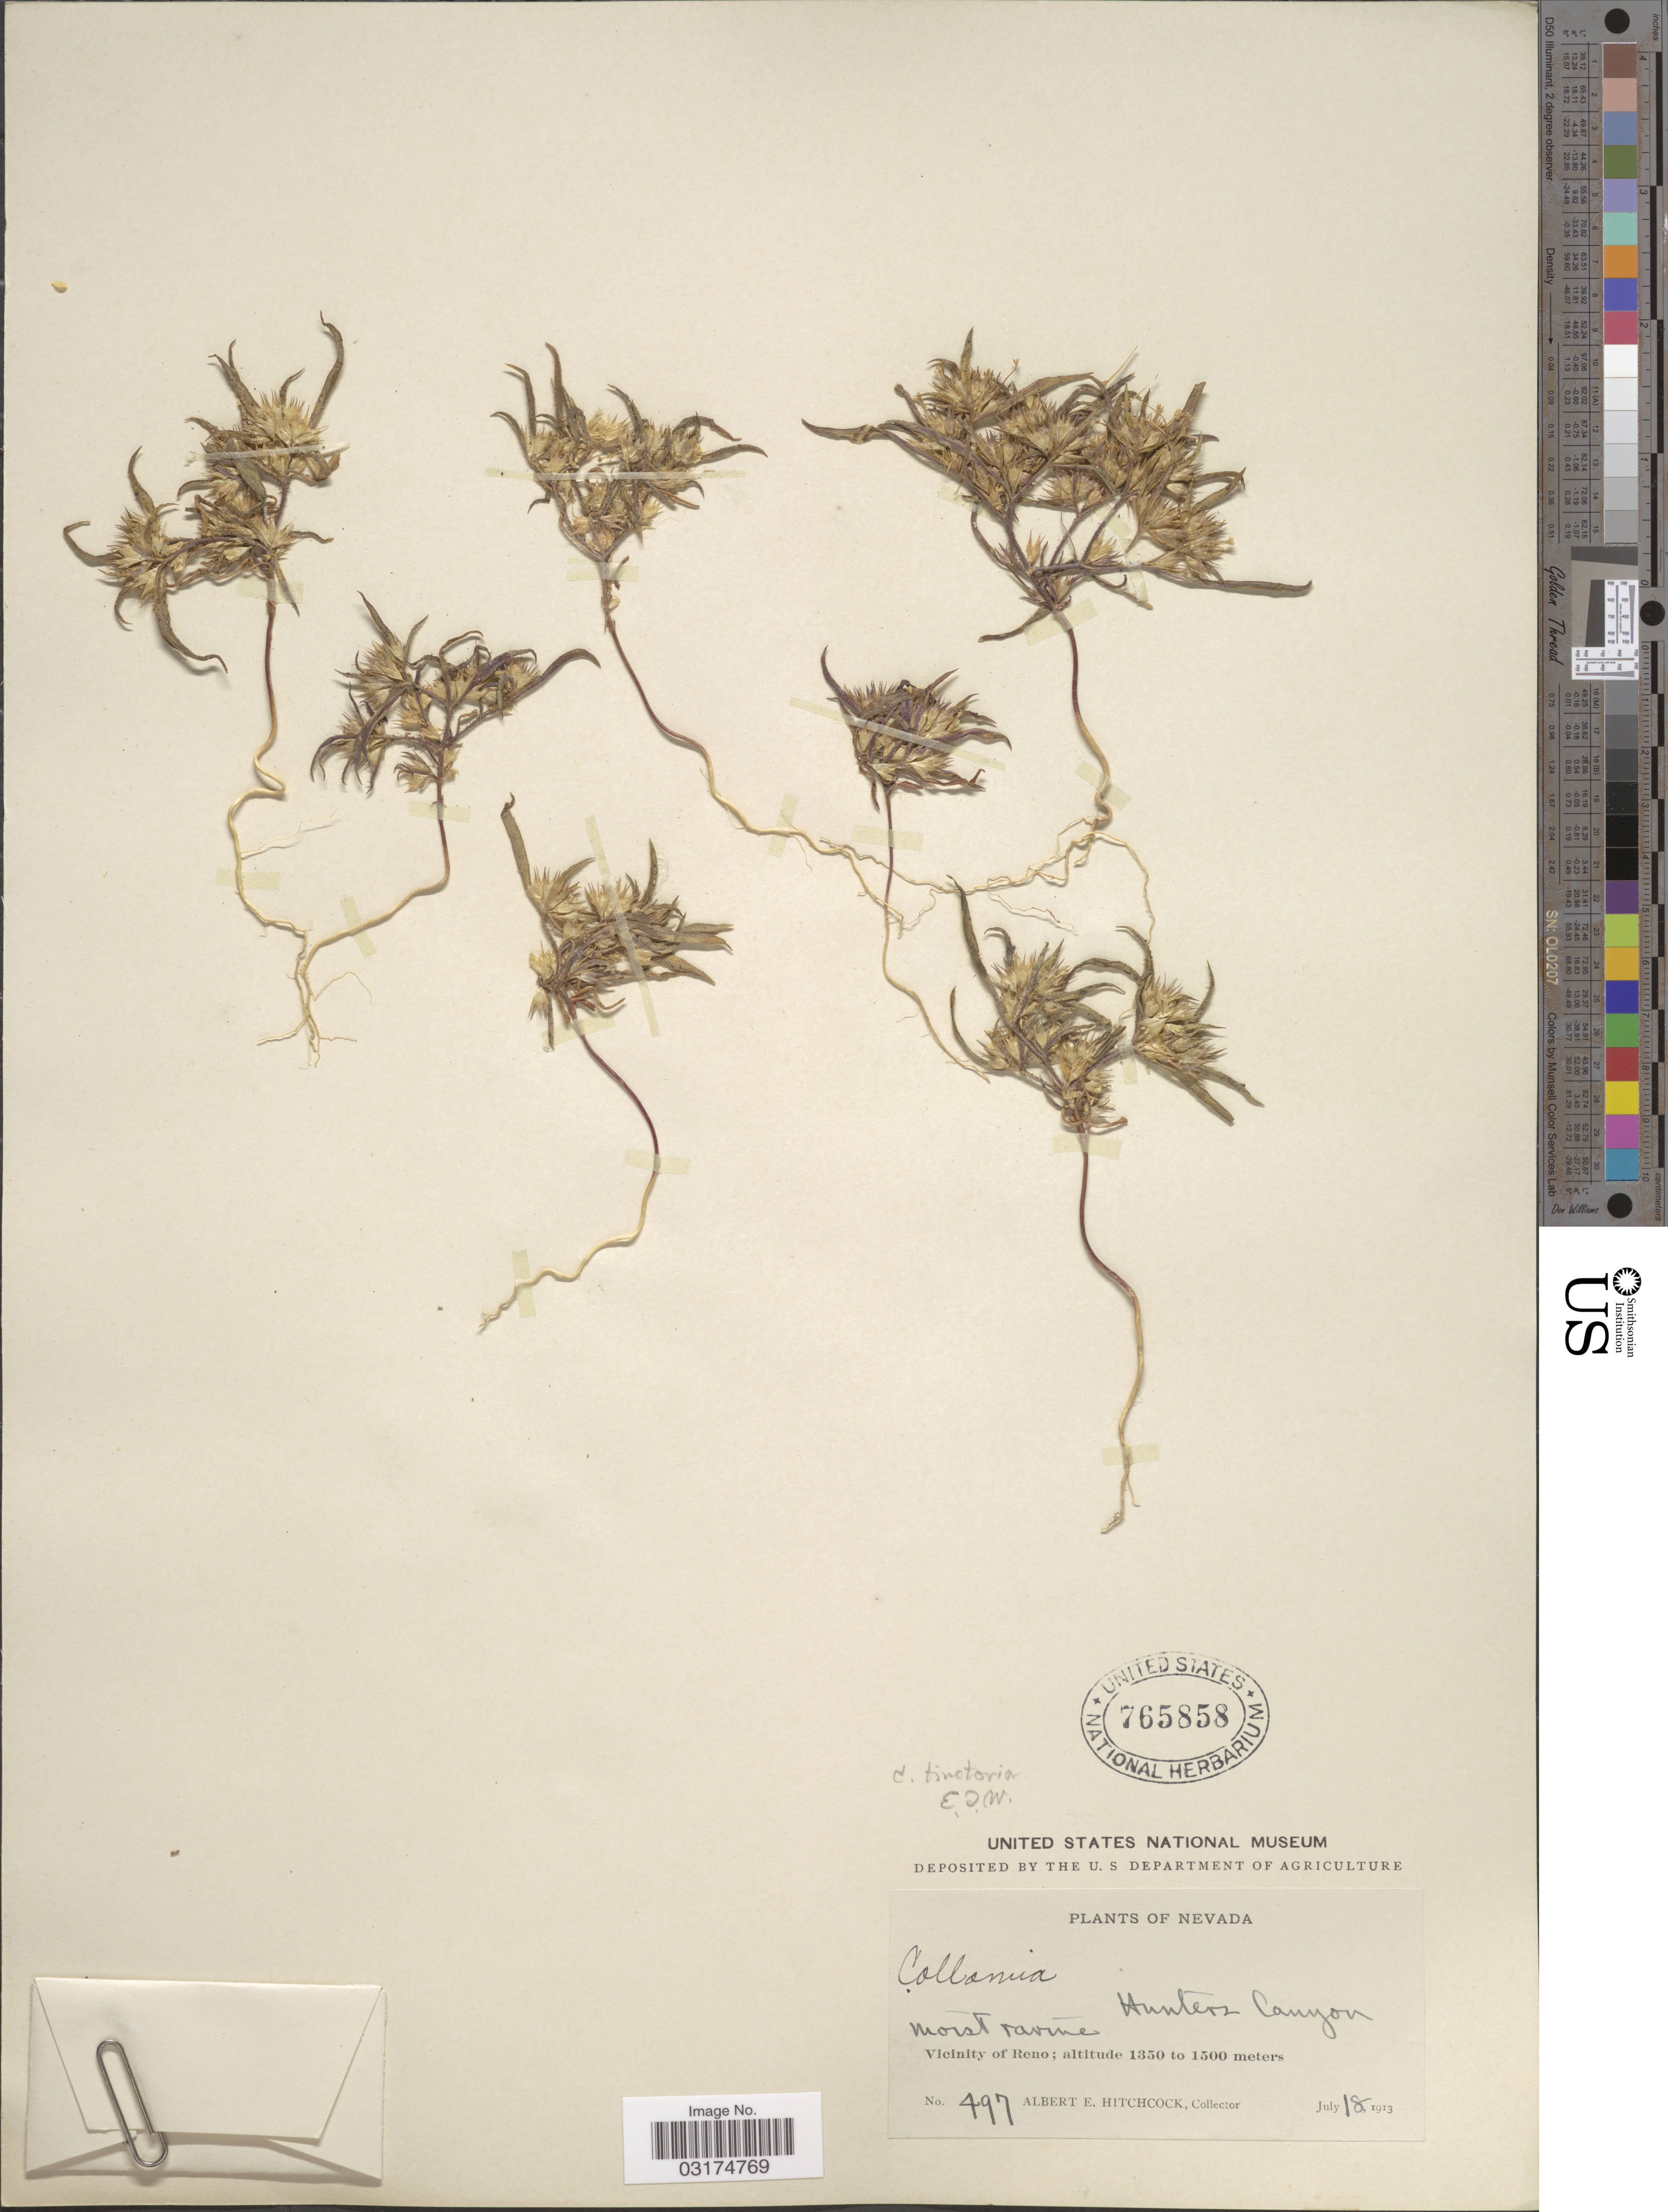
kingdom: Plantae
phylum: Tracheophyta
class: Magnoliopsida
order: Ericales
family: Polemoniaceae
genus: Collomia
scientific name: Collomia tinctoria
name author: Kellogg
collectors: A. Hitchcock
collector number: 497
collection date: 1913-07-18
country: United States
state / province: Nevada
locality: Hunters Canyon. Vicinity of Reno.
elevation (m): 1350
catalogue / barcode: US 765858